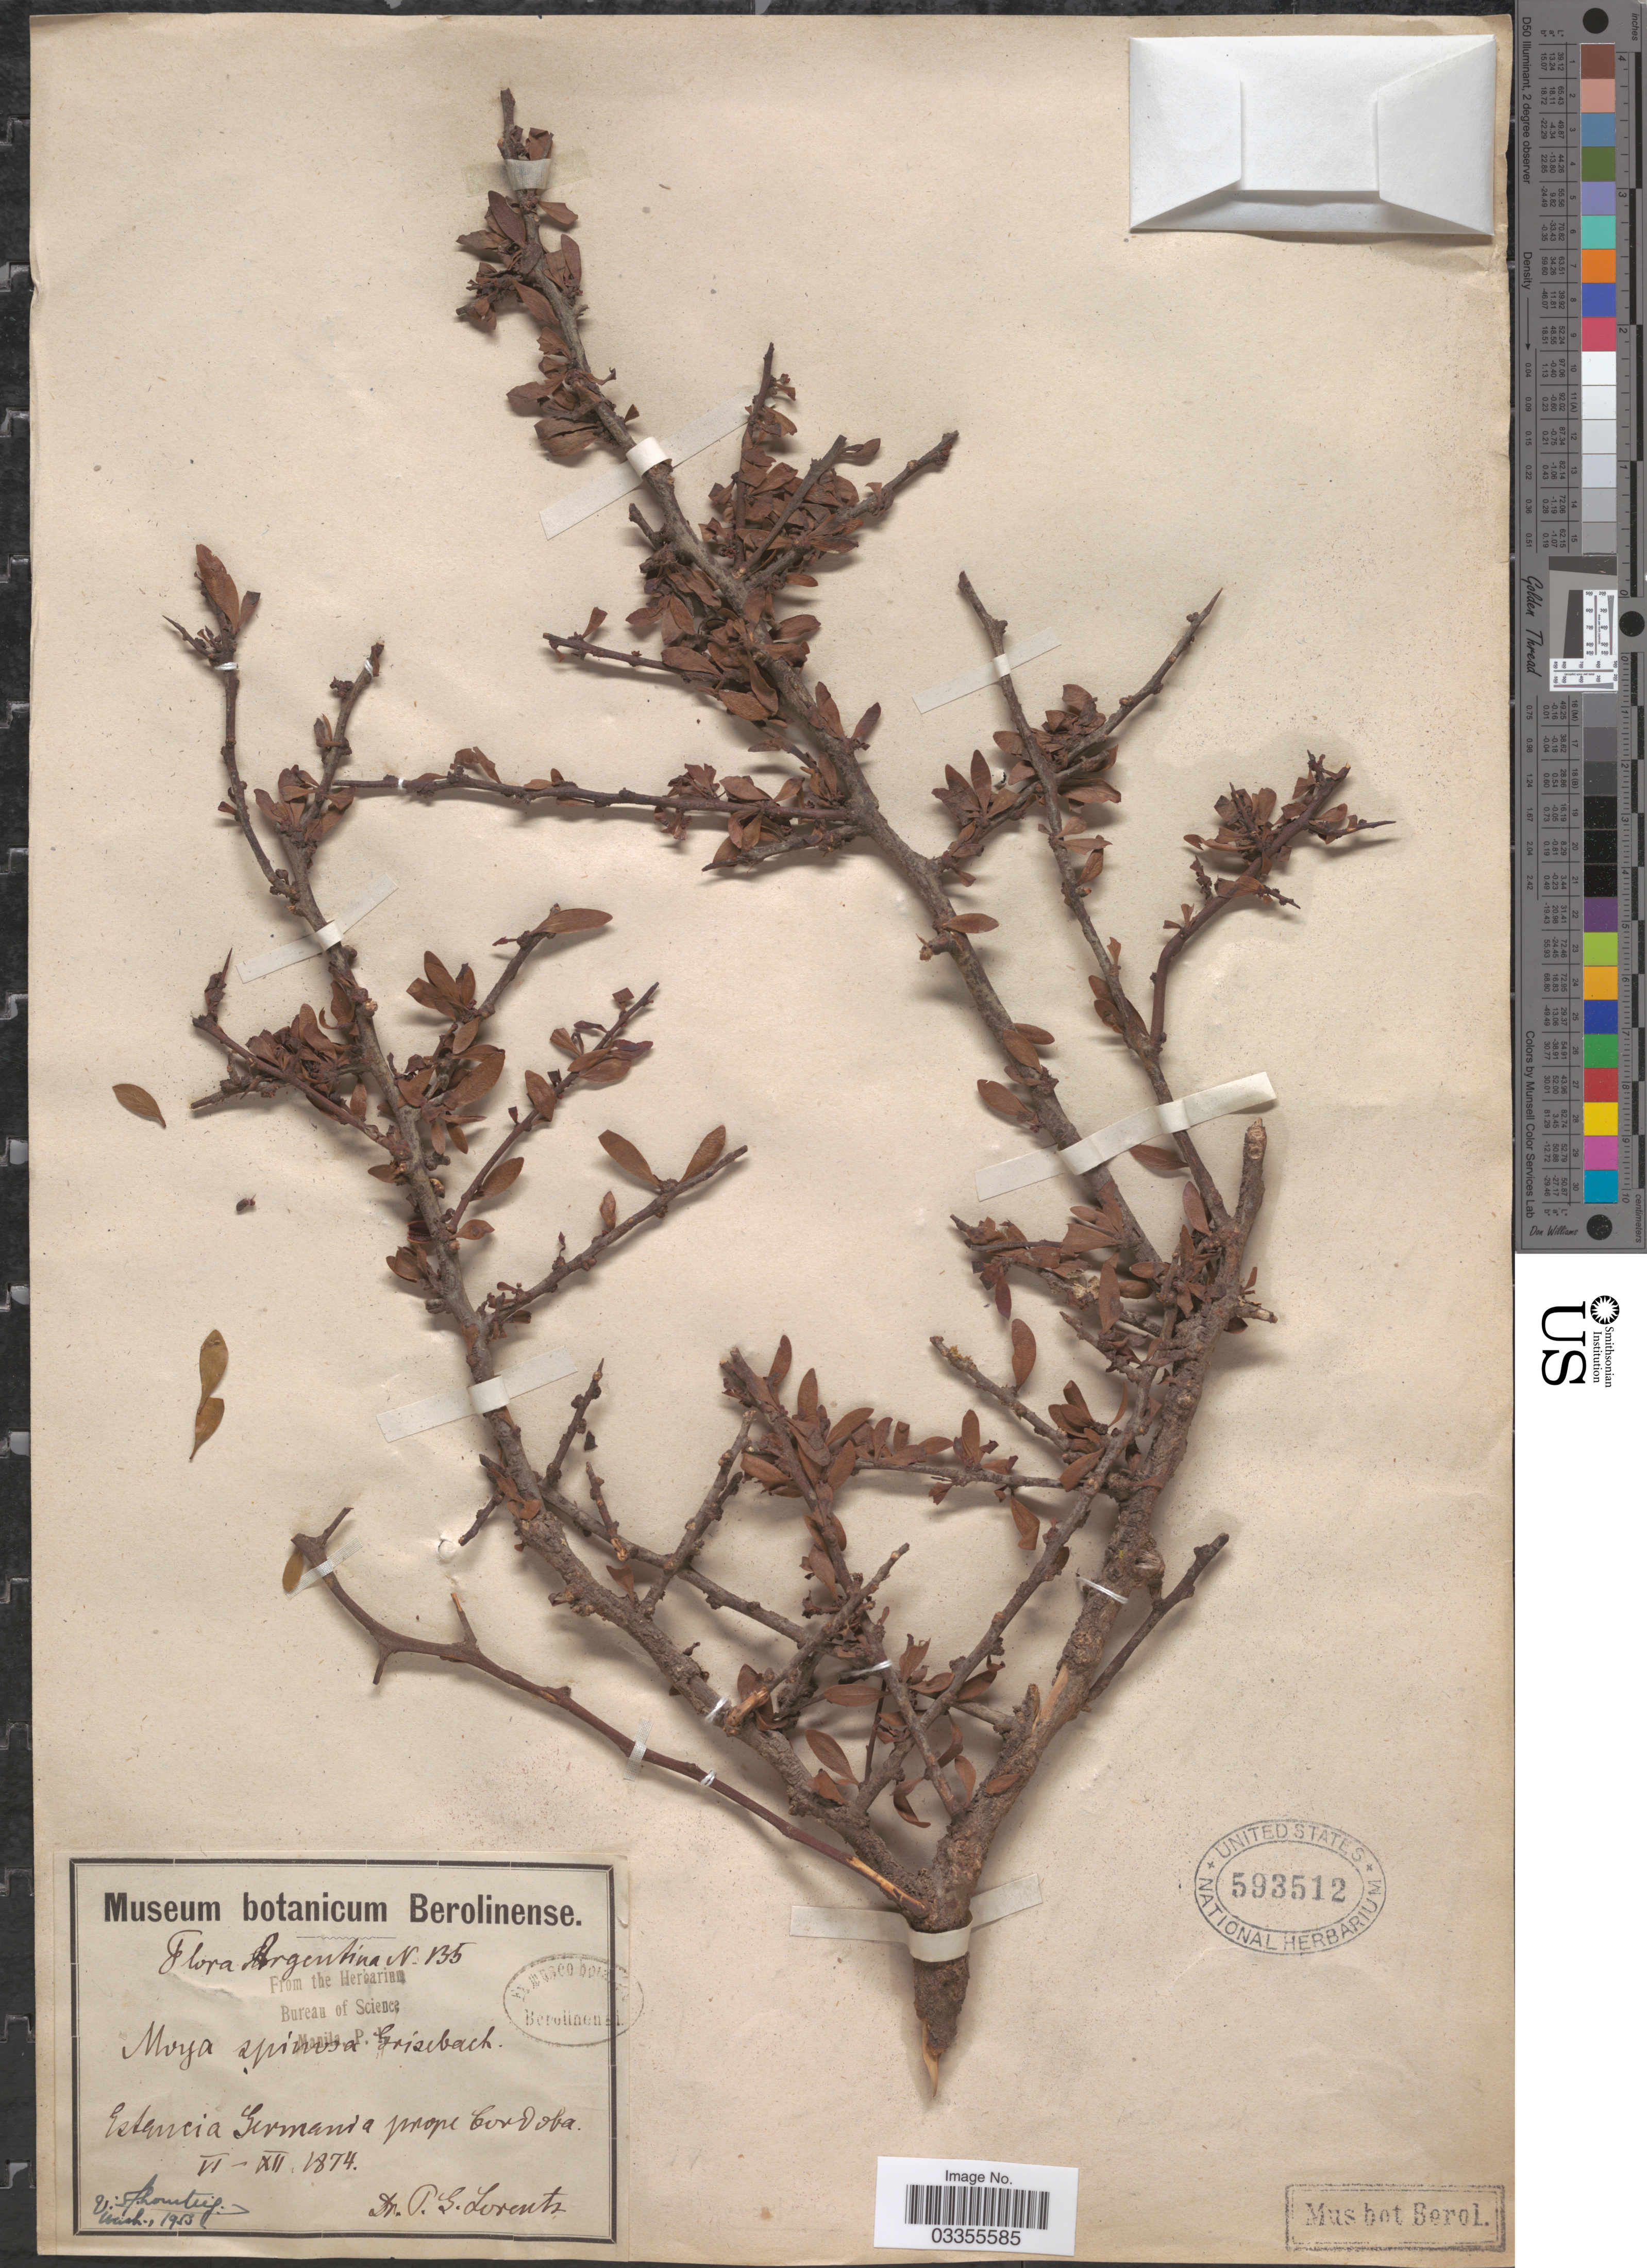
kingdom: Plantae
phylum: Tracheophyta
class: Magnoliopsida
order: Celastrales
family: Celastraceae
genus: Maytenus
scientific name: Maytenus spinosa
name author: (Griseb.) Lourteig & O'Donell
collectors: P. G. Lorentz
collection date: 1874-06/1874-12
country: Argentina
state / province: Cordoba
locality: Estancia Germanda prope Cordoba.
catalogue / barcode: US 593512